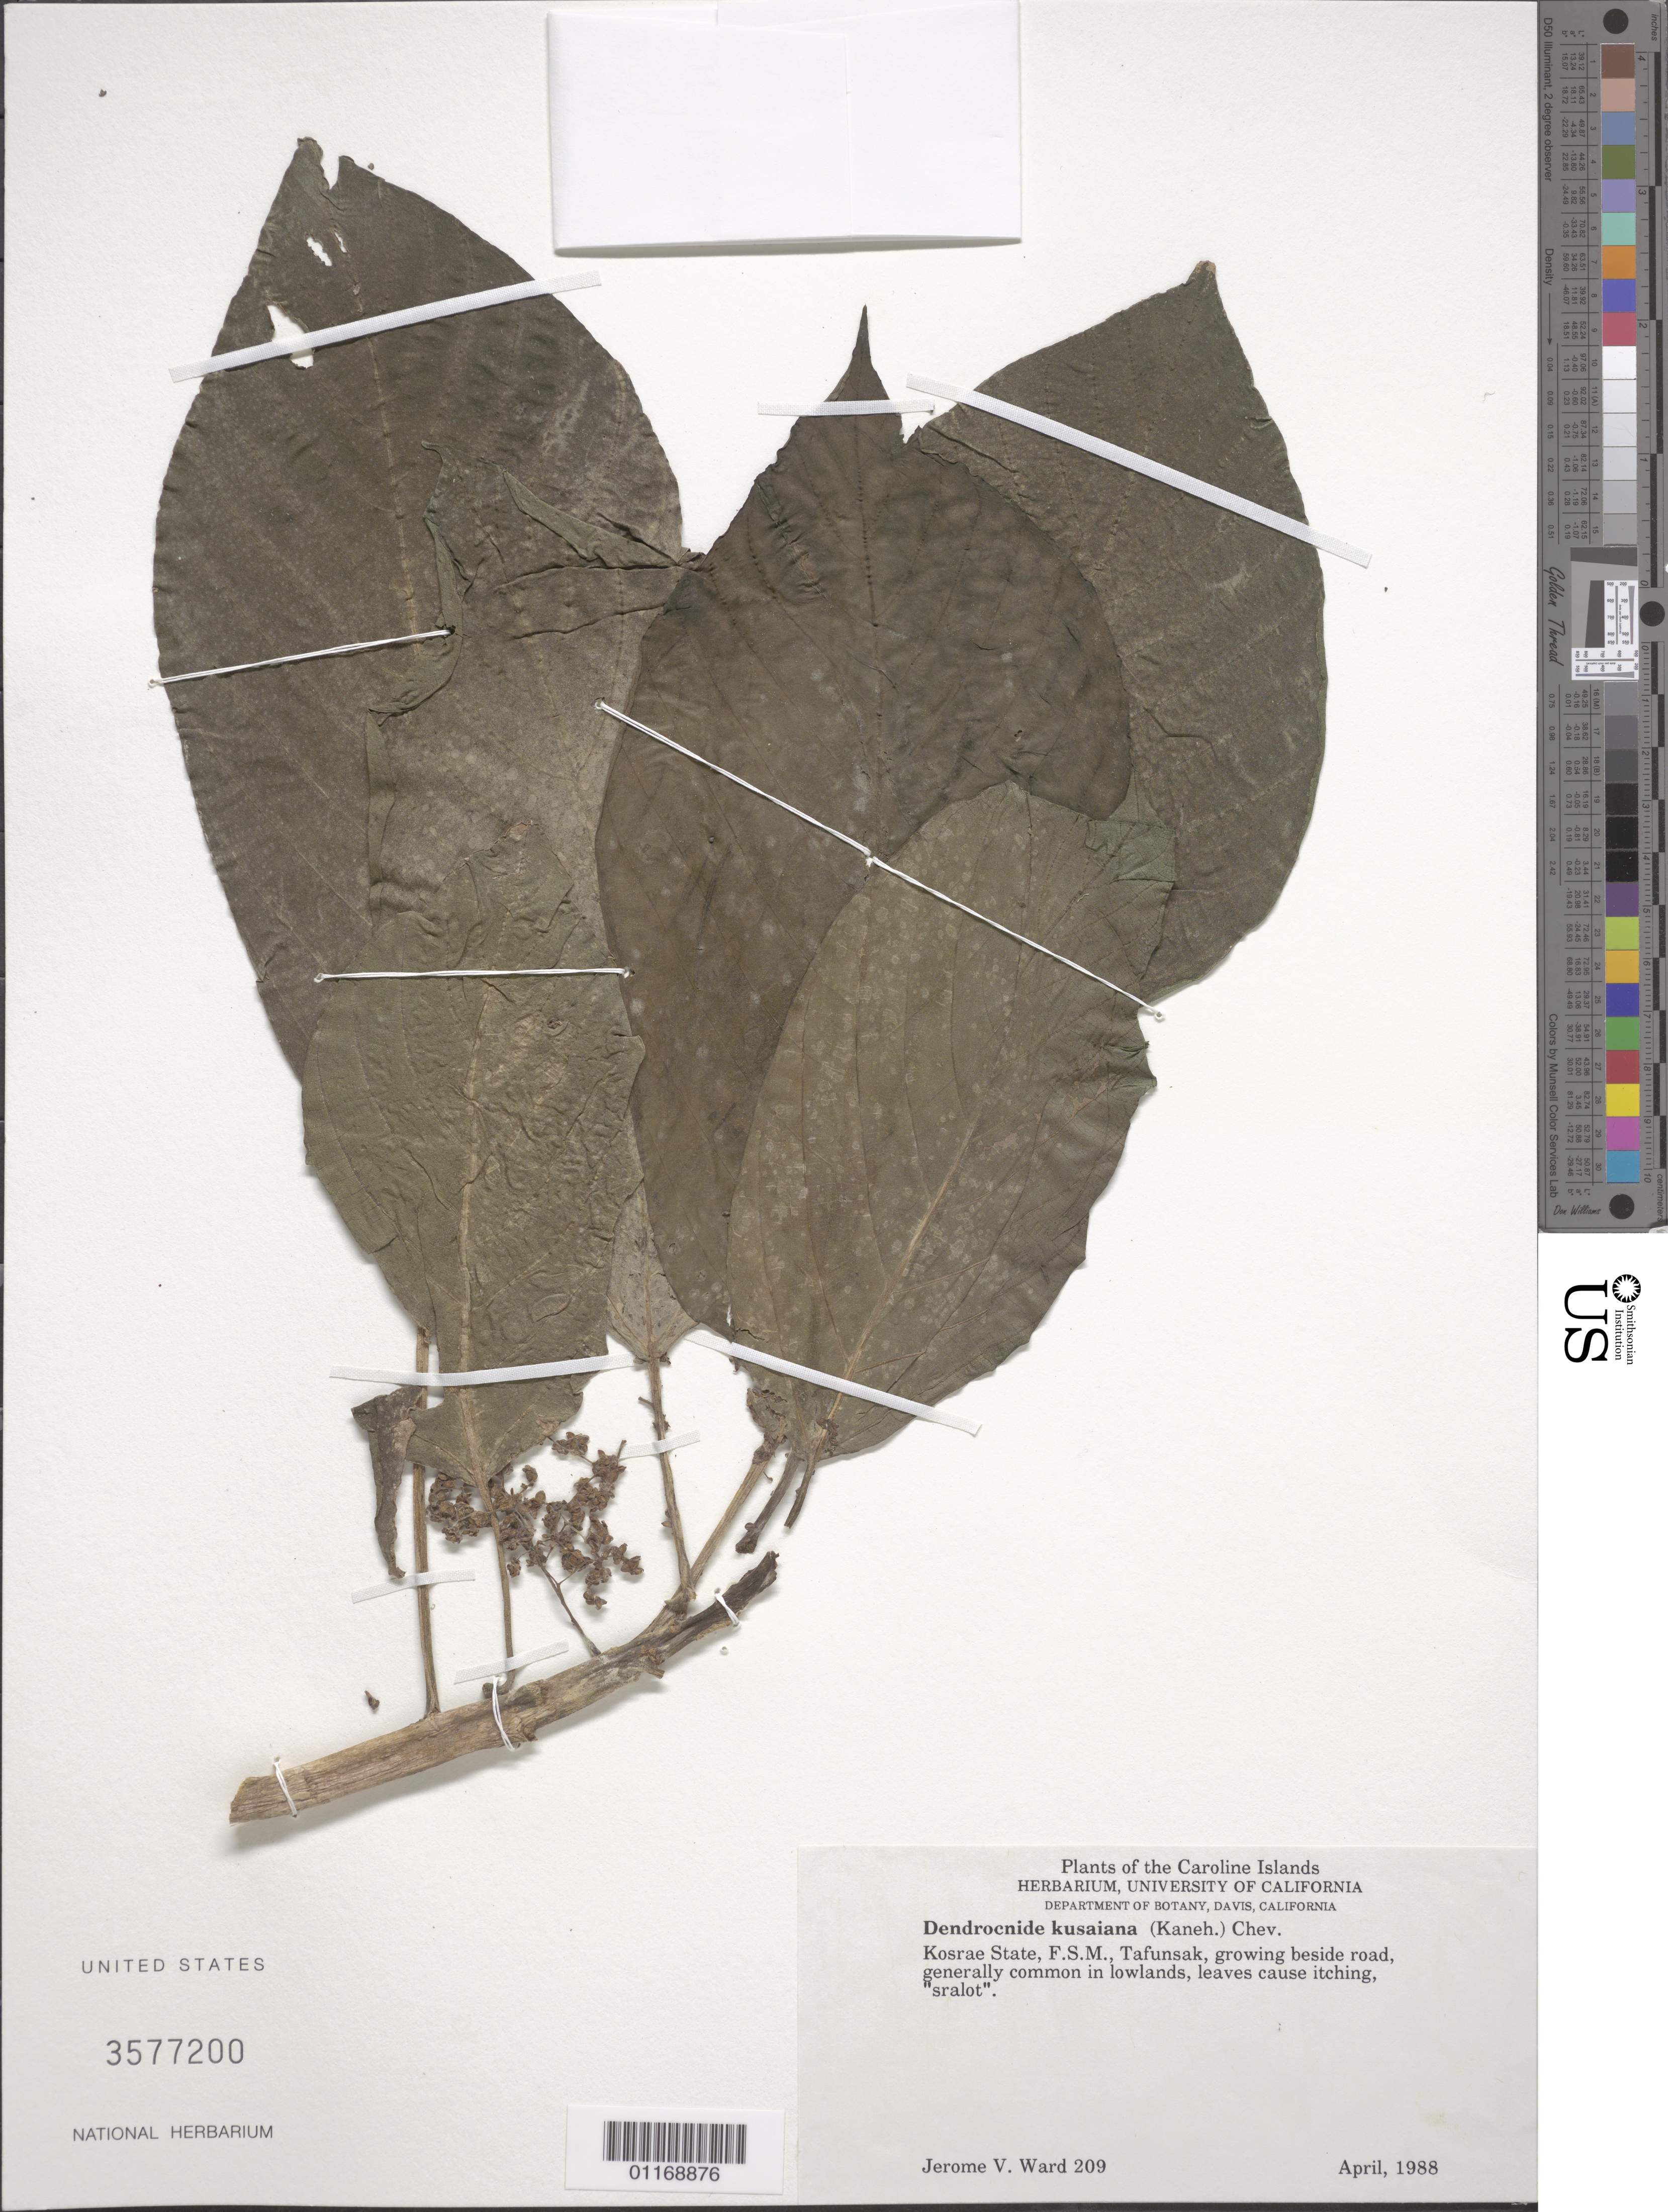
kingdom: Plantae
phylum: Tracheophyta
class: Magnoliopsida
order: Rosales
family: Urticaceae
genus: Dendrocnide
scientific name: Dendrocnide kusaiana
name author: (Kaneh.) Chew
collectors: J. V. Ward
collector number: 209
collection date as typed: Apr 1988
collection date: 1988-04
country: Micronesia, Federated States of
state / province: Kosrae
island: Kosrae [Kusaie]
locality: Tafunsak, growing beside road.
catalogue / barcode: US 3577200